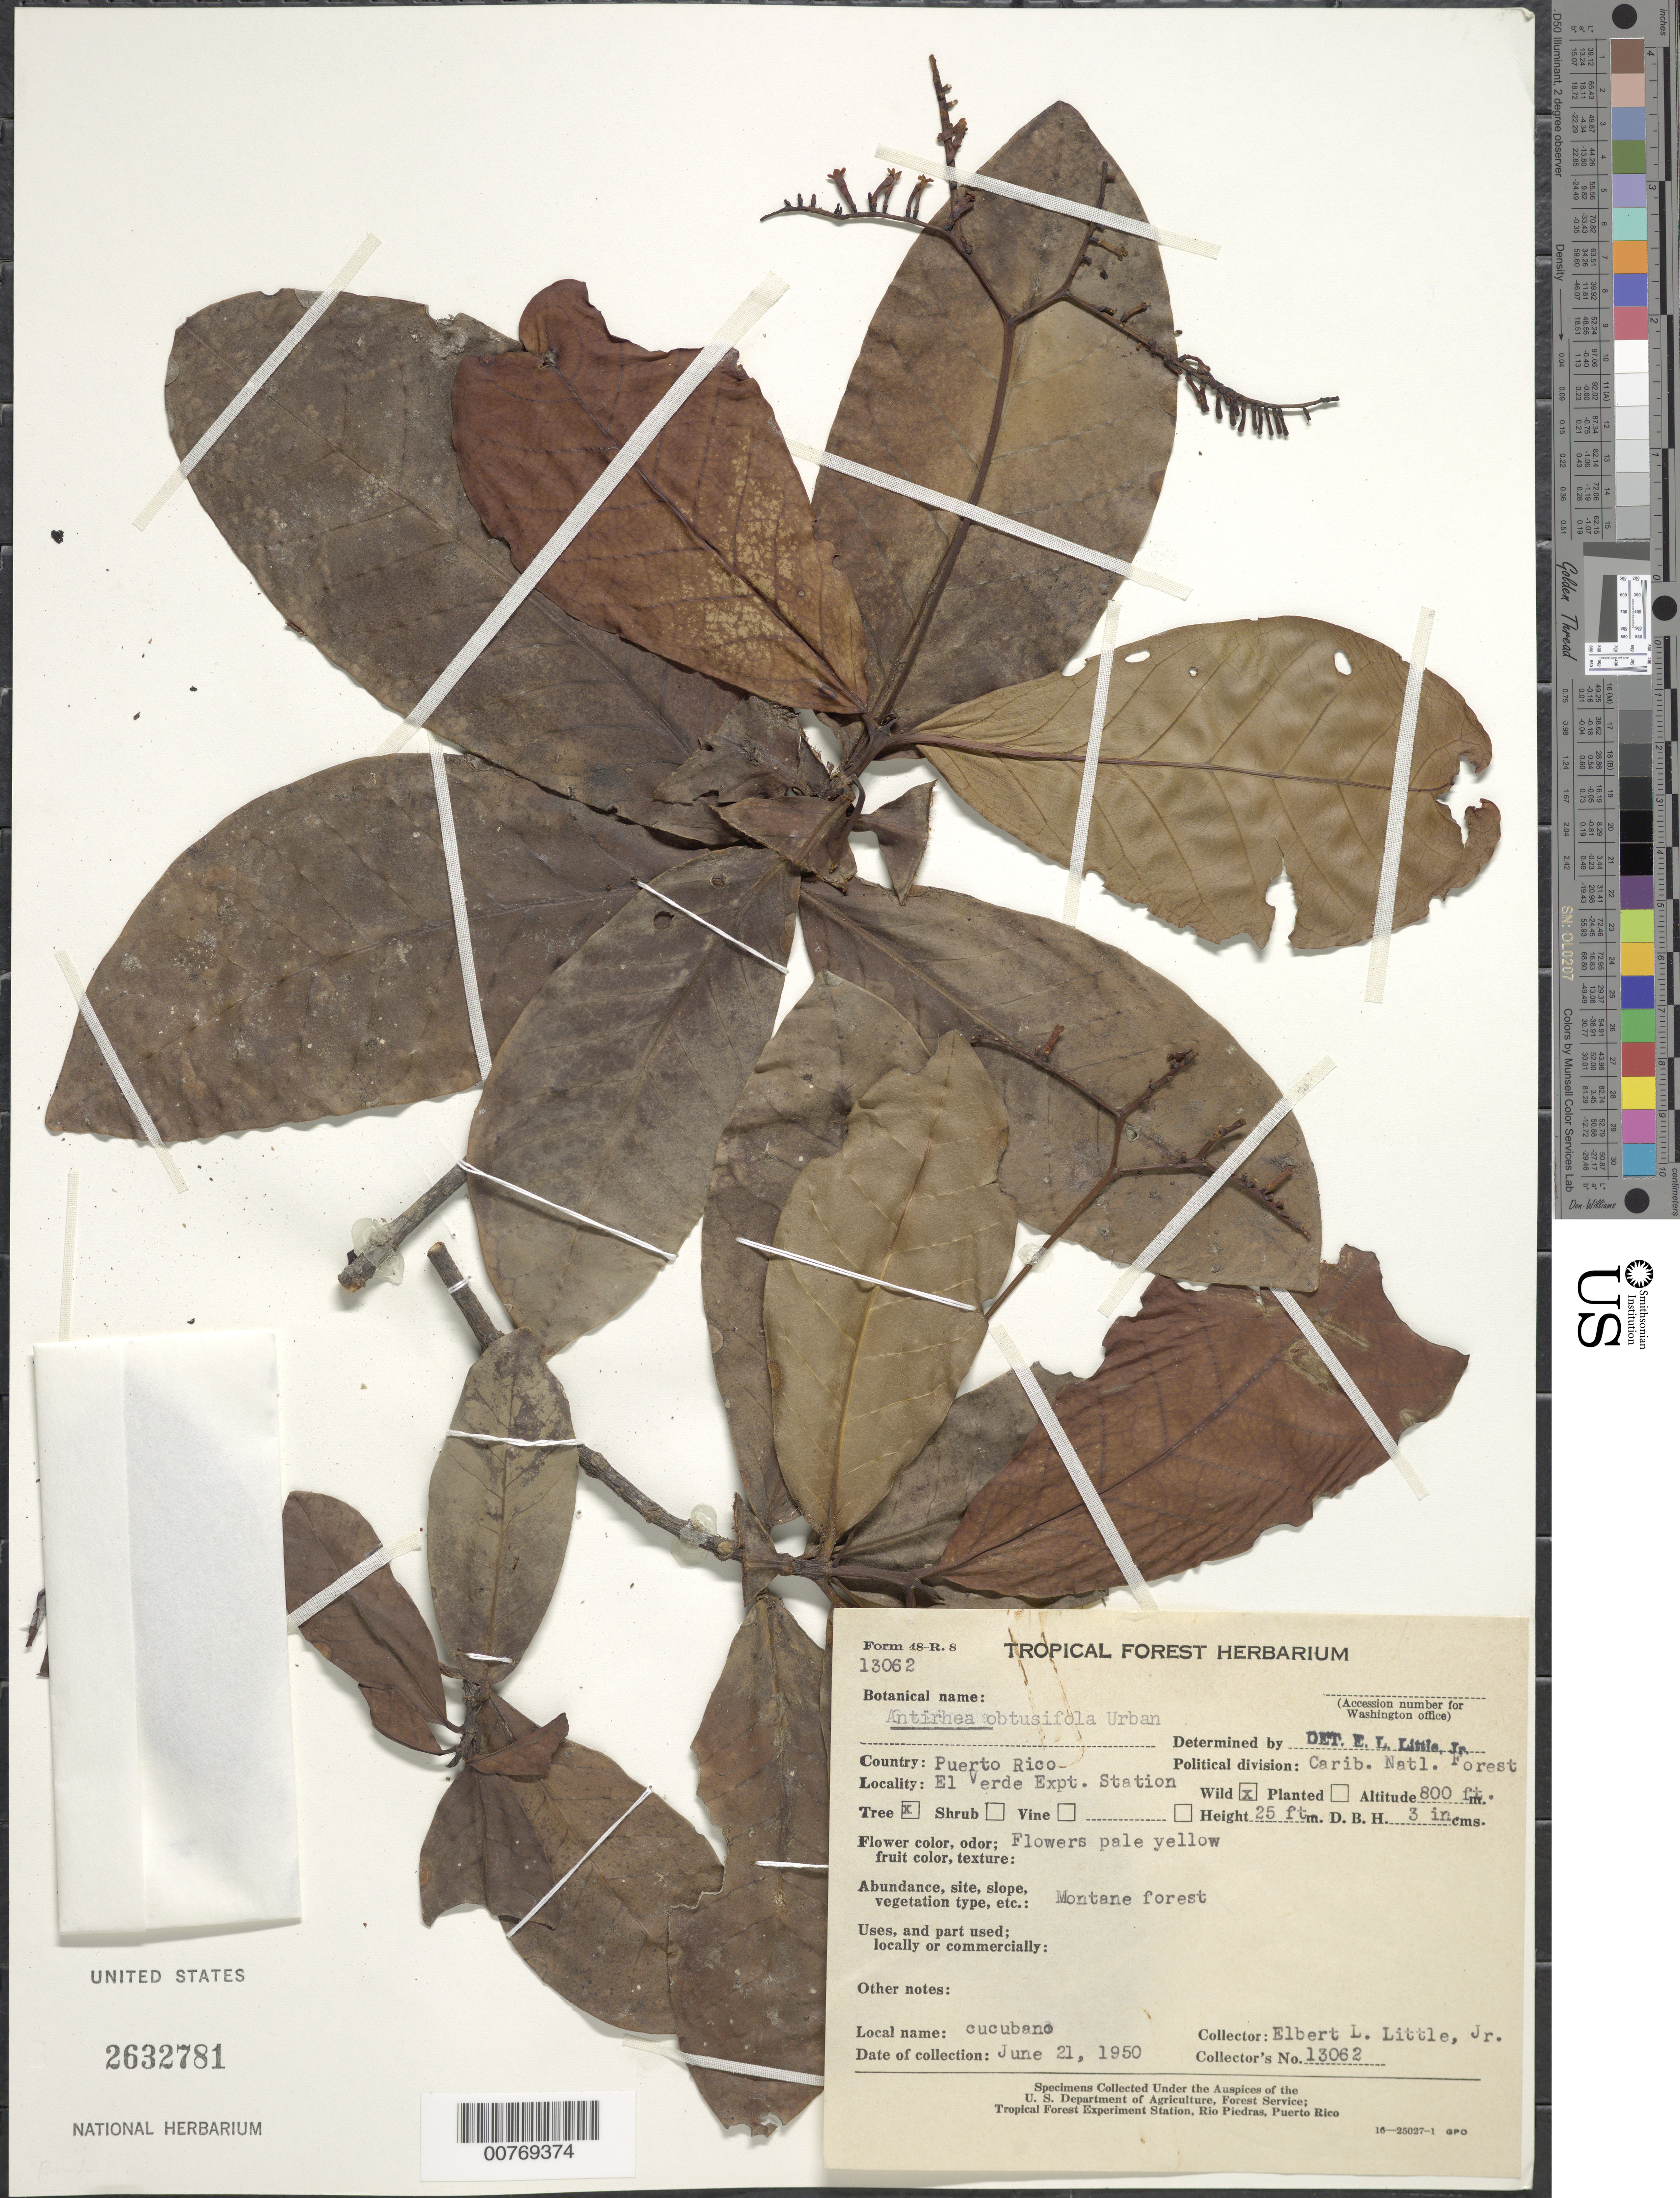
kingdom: Plantae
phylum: Tracheophyta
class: Magnoliopsida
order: Gentianales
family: Rubiaceae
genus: Stenostomum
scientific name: Stenostomum obtusifolium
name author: (Urb.) Britton & P. Wilson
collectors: E. L. Little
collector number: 13062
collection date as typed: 21 Jun 1950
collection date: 1950-06-21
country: Puerto Rico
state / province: Río Grande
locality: Caribbean National Forest. El Verde Experimental Station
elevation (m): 244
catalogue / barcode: US 2632781